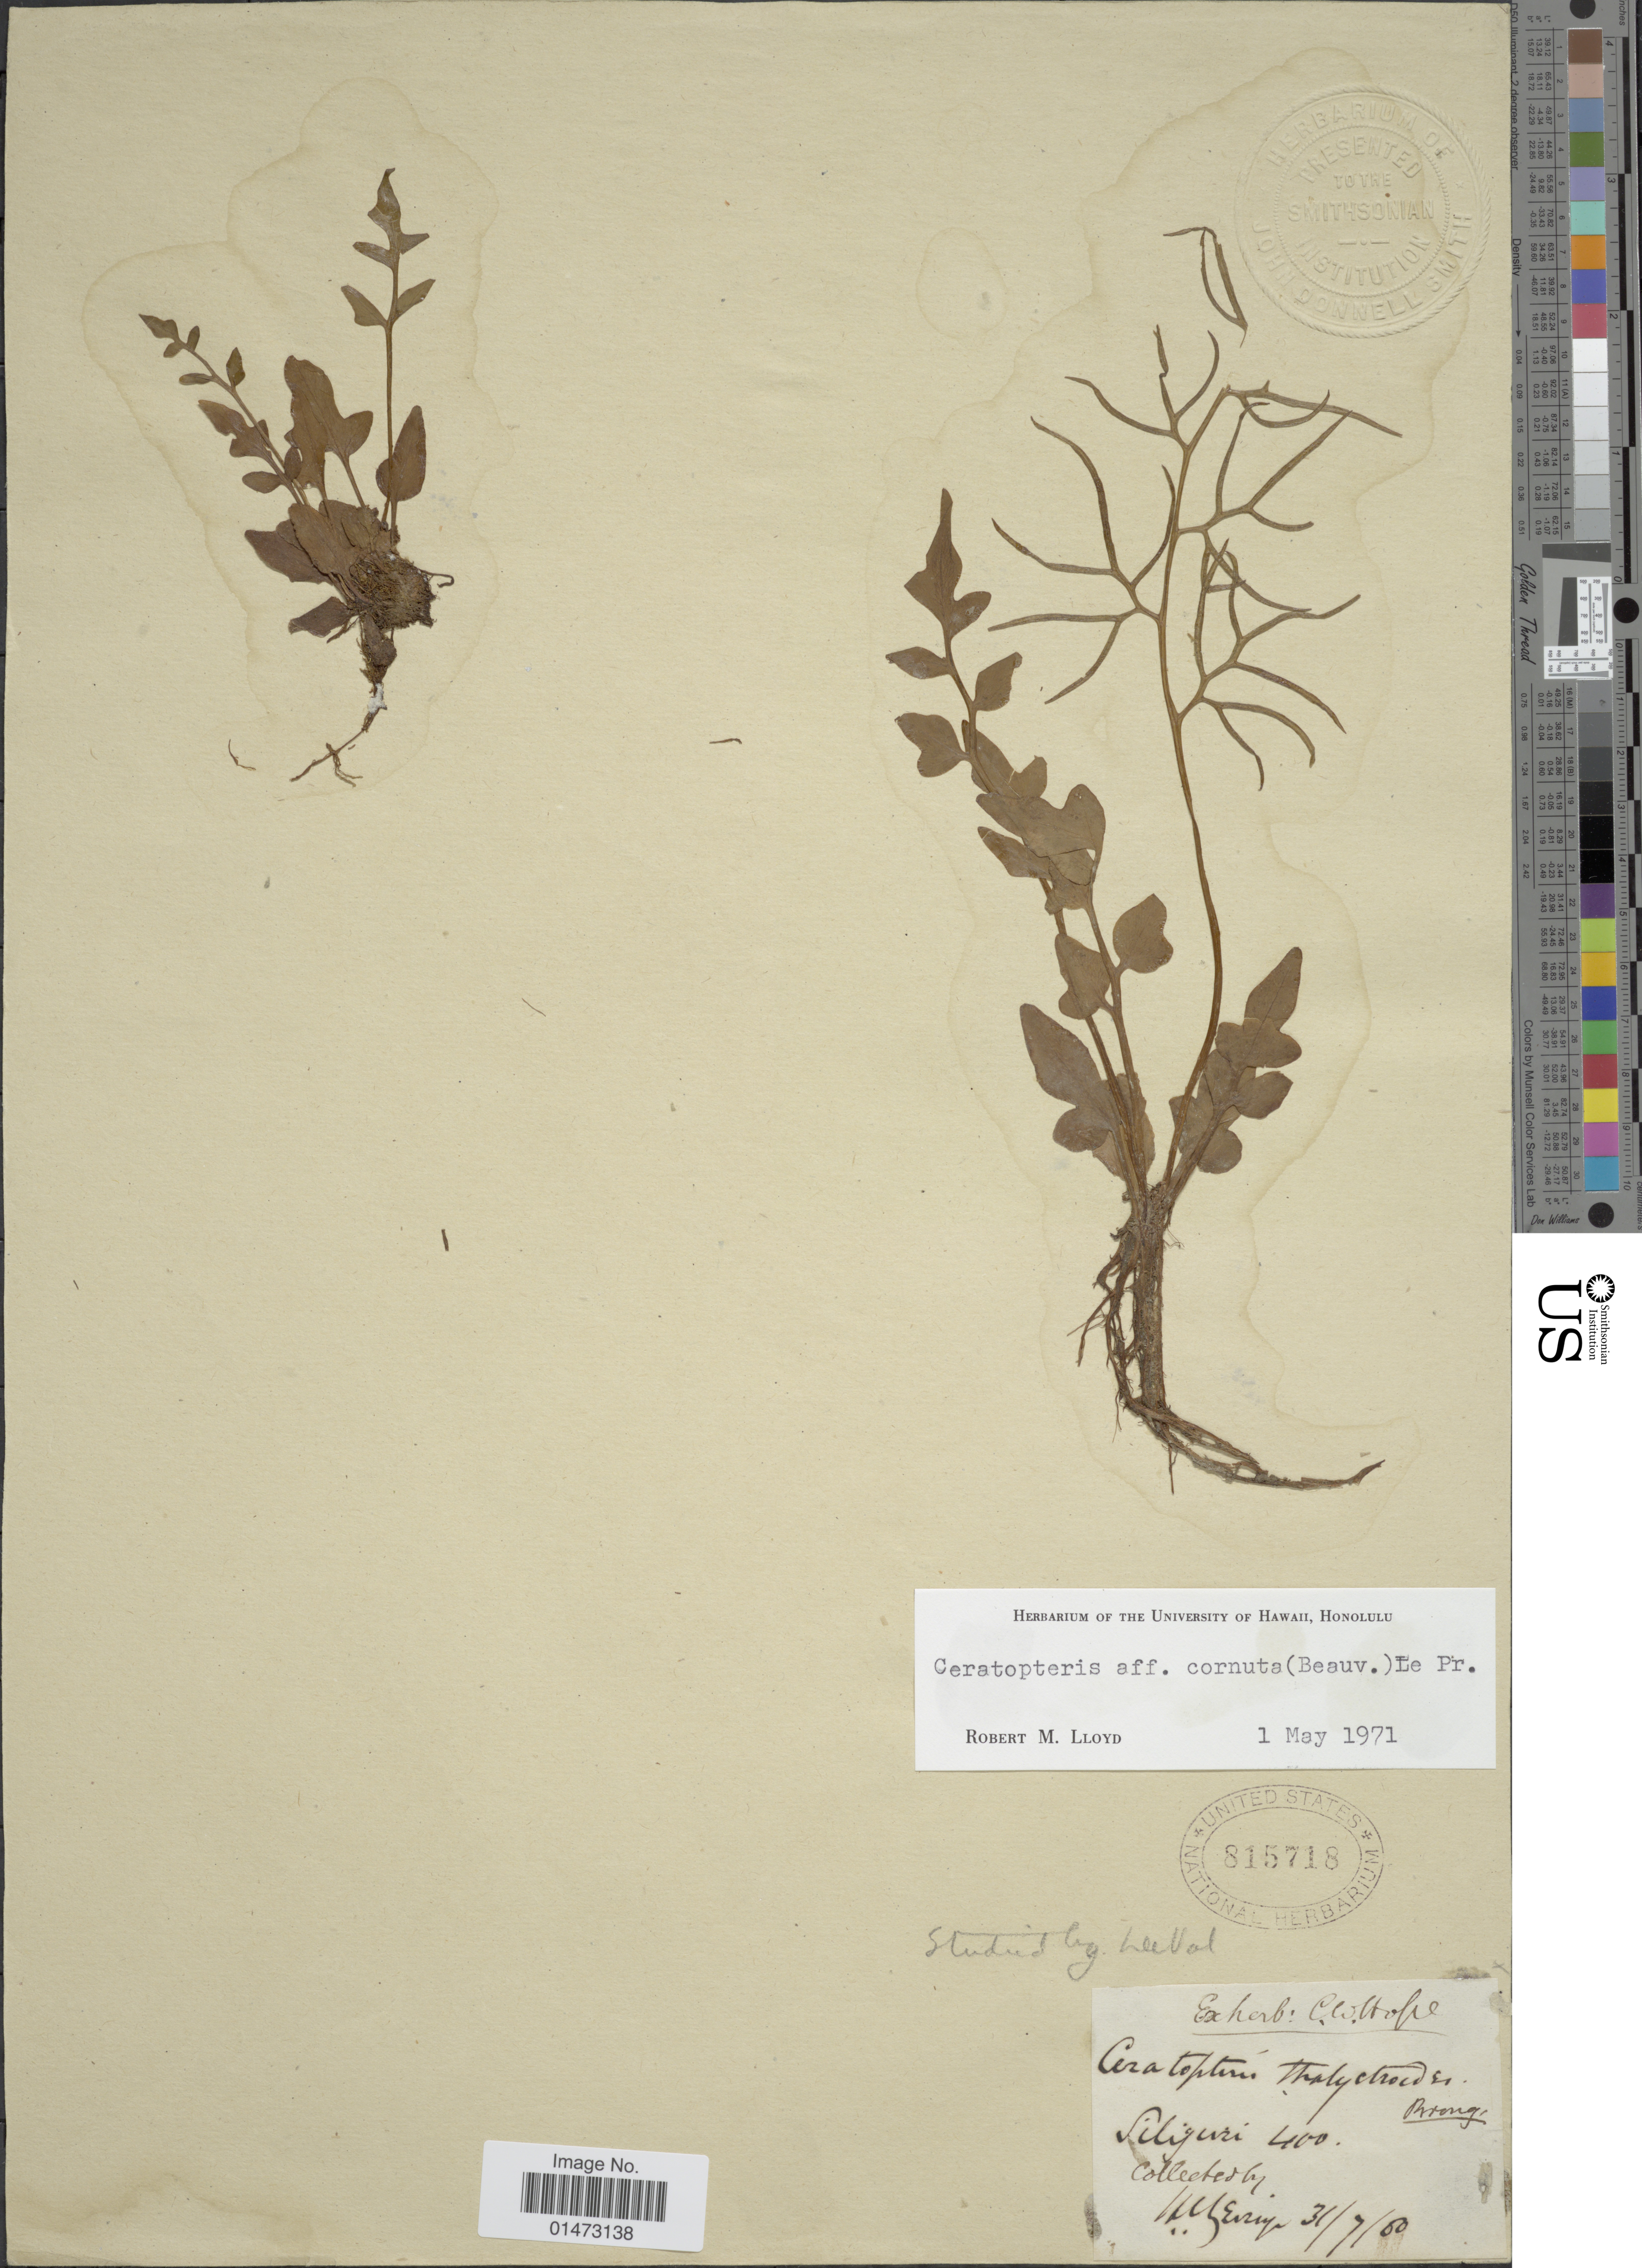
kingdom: Plantae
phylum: Tracheophyta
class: Polypodiopsida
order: Polypodiales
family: Pteridaceae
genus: Ceratopteris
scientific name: Ceratopteris cornuta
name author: (P. Beauv.) Le Prieur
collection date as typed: Transcribed d/m/y: 31/7/50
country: India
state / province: West Bengal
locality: Siliguri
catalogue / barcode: US 815718